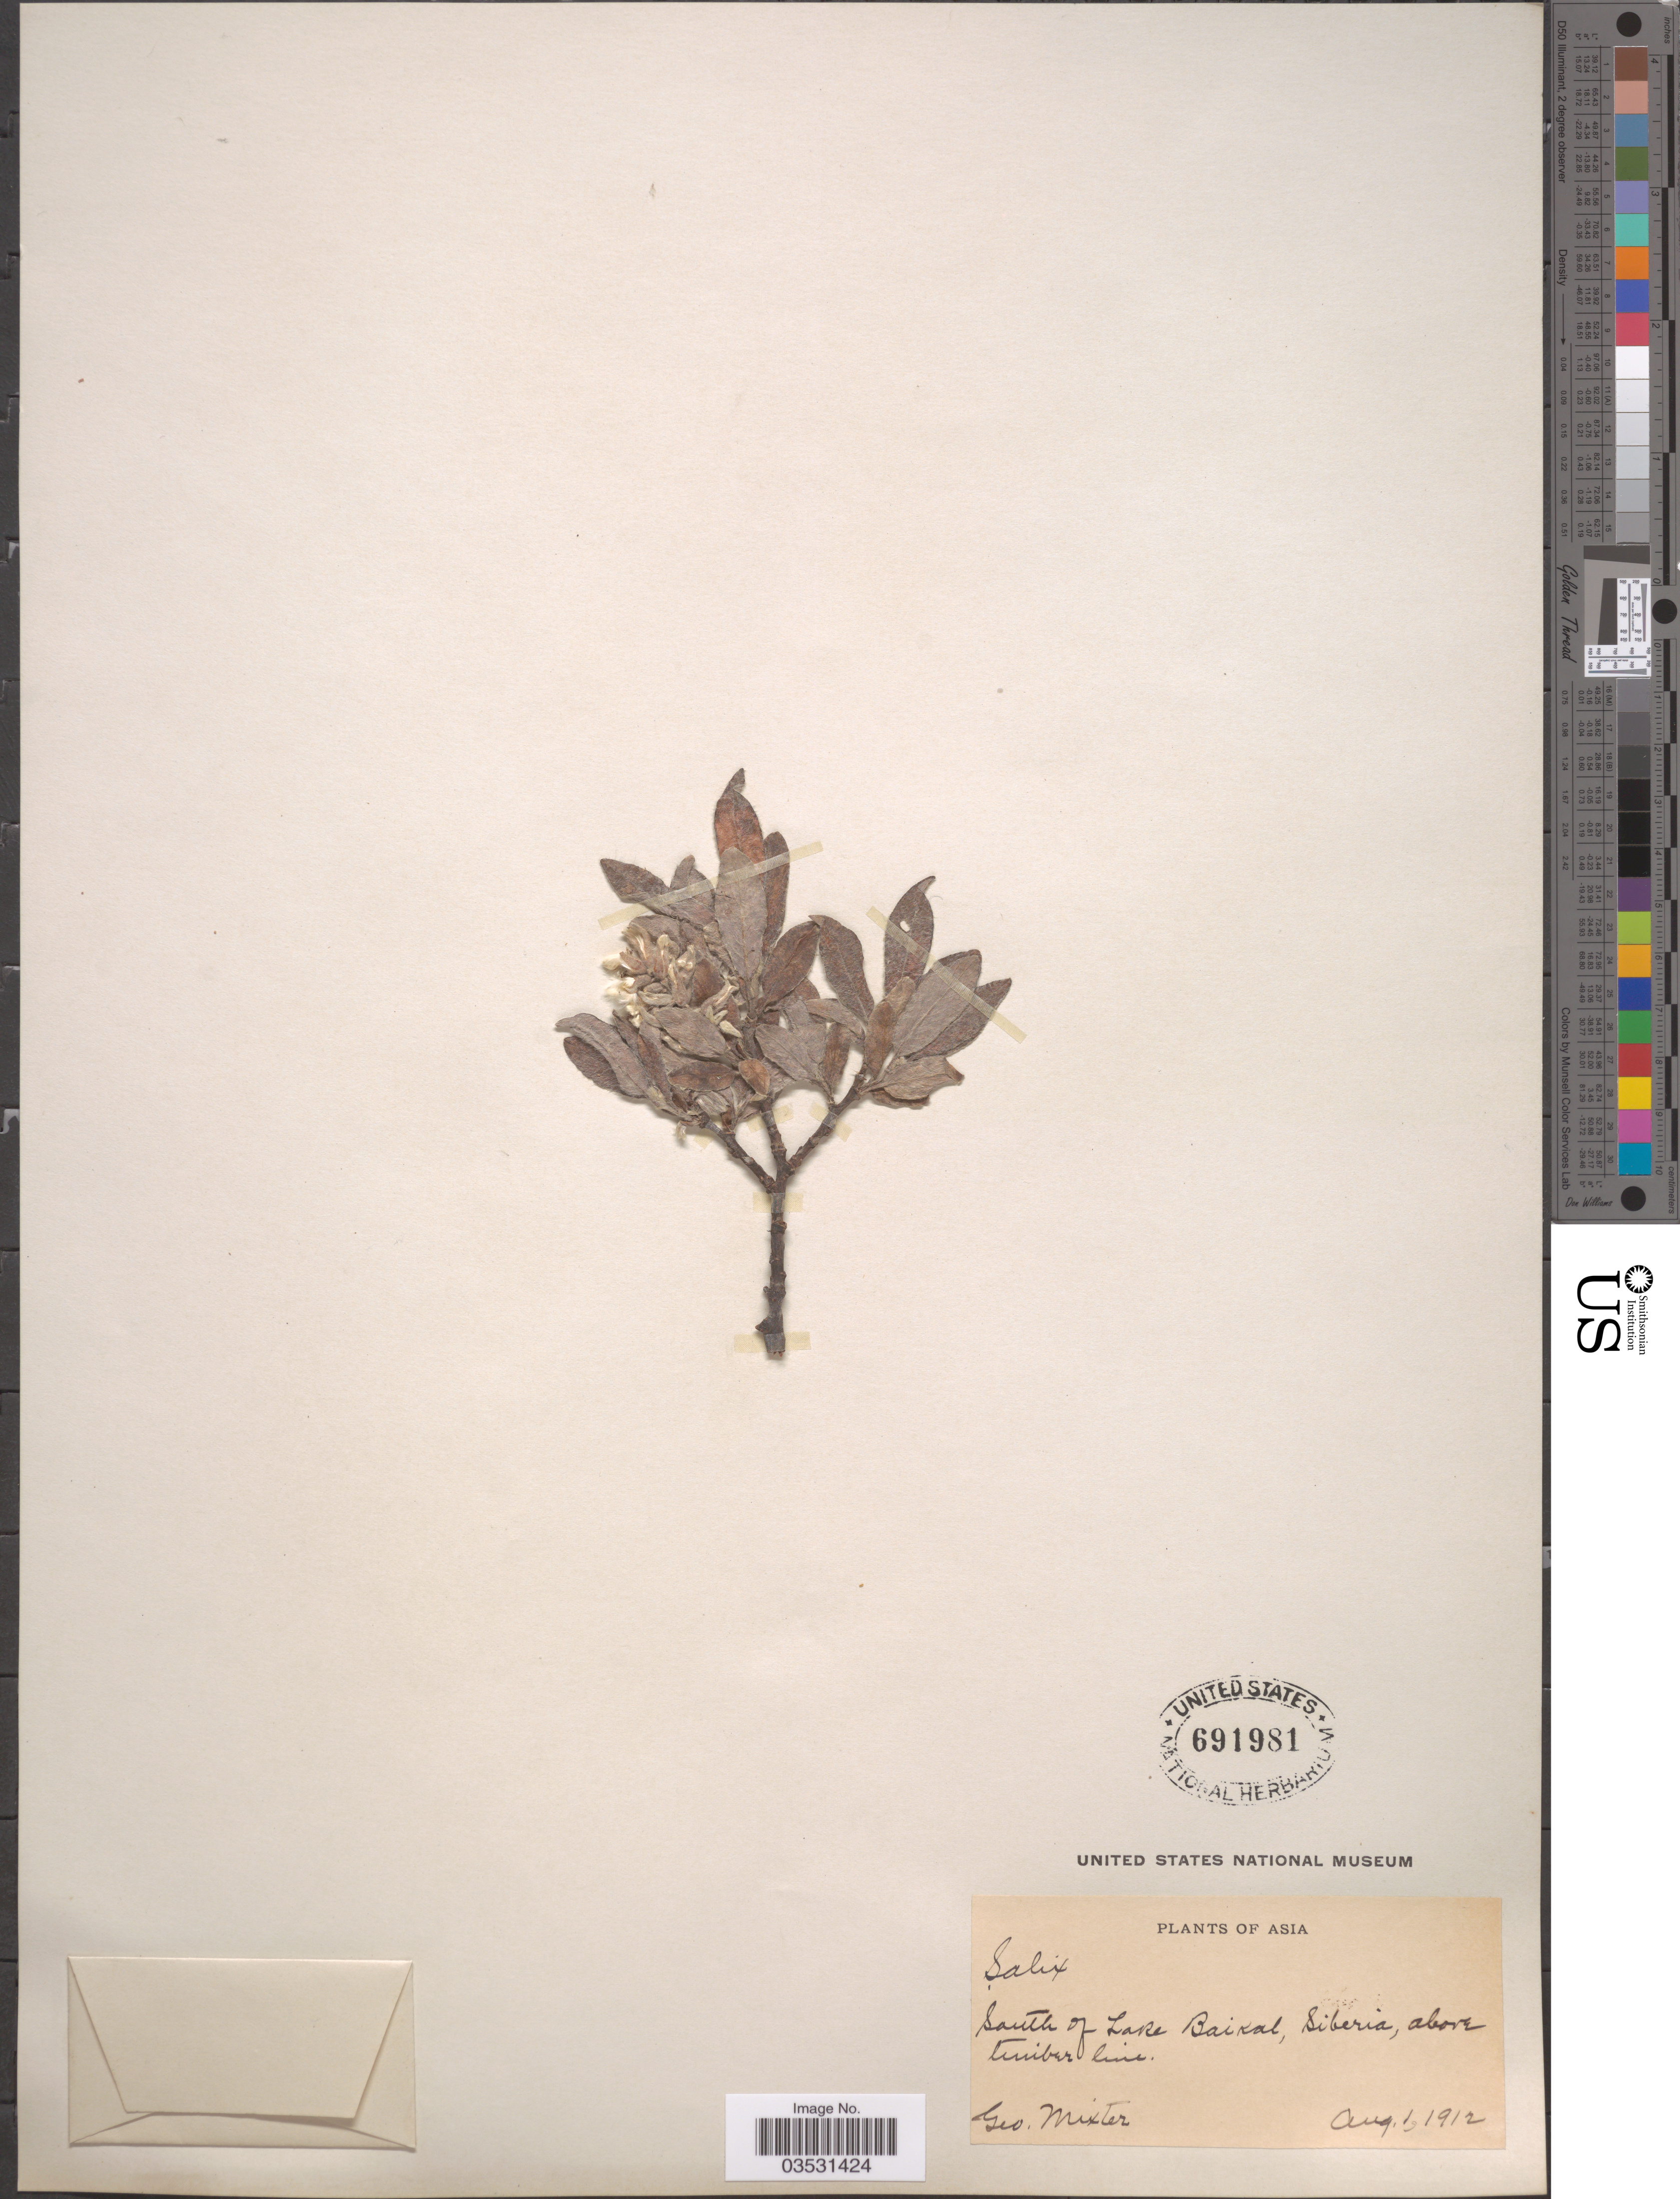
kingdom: Plantae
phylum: Tracheophyta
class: Magnoliopsida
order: Malpighiales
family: Salicaceae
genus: Salix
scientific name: Salix cordata x S. sericea Marshall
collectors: G. Mixter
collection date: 1912-08-01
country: Russian Federation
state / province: Buryatia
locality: South of Lake Baikal, Siberia, above timber line.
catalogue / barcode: US 691981